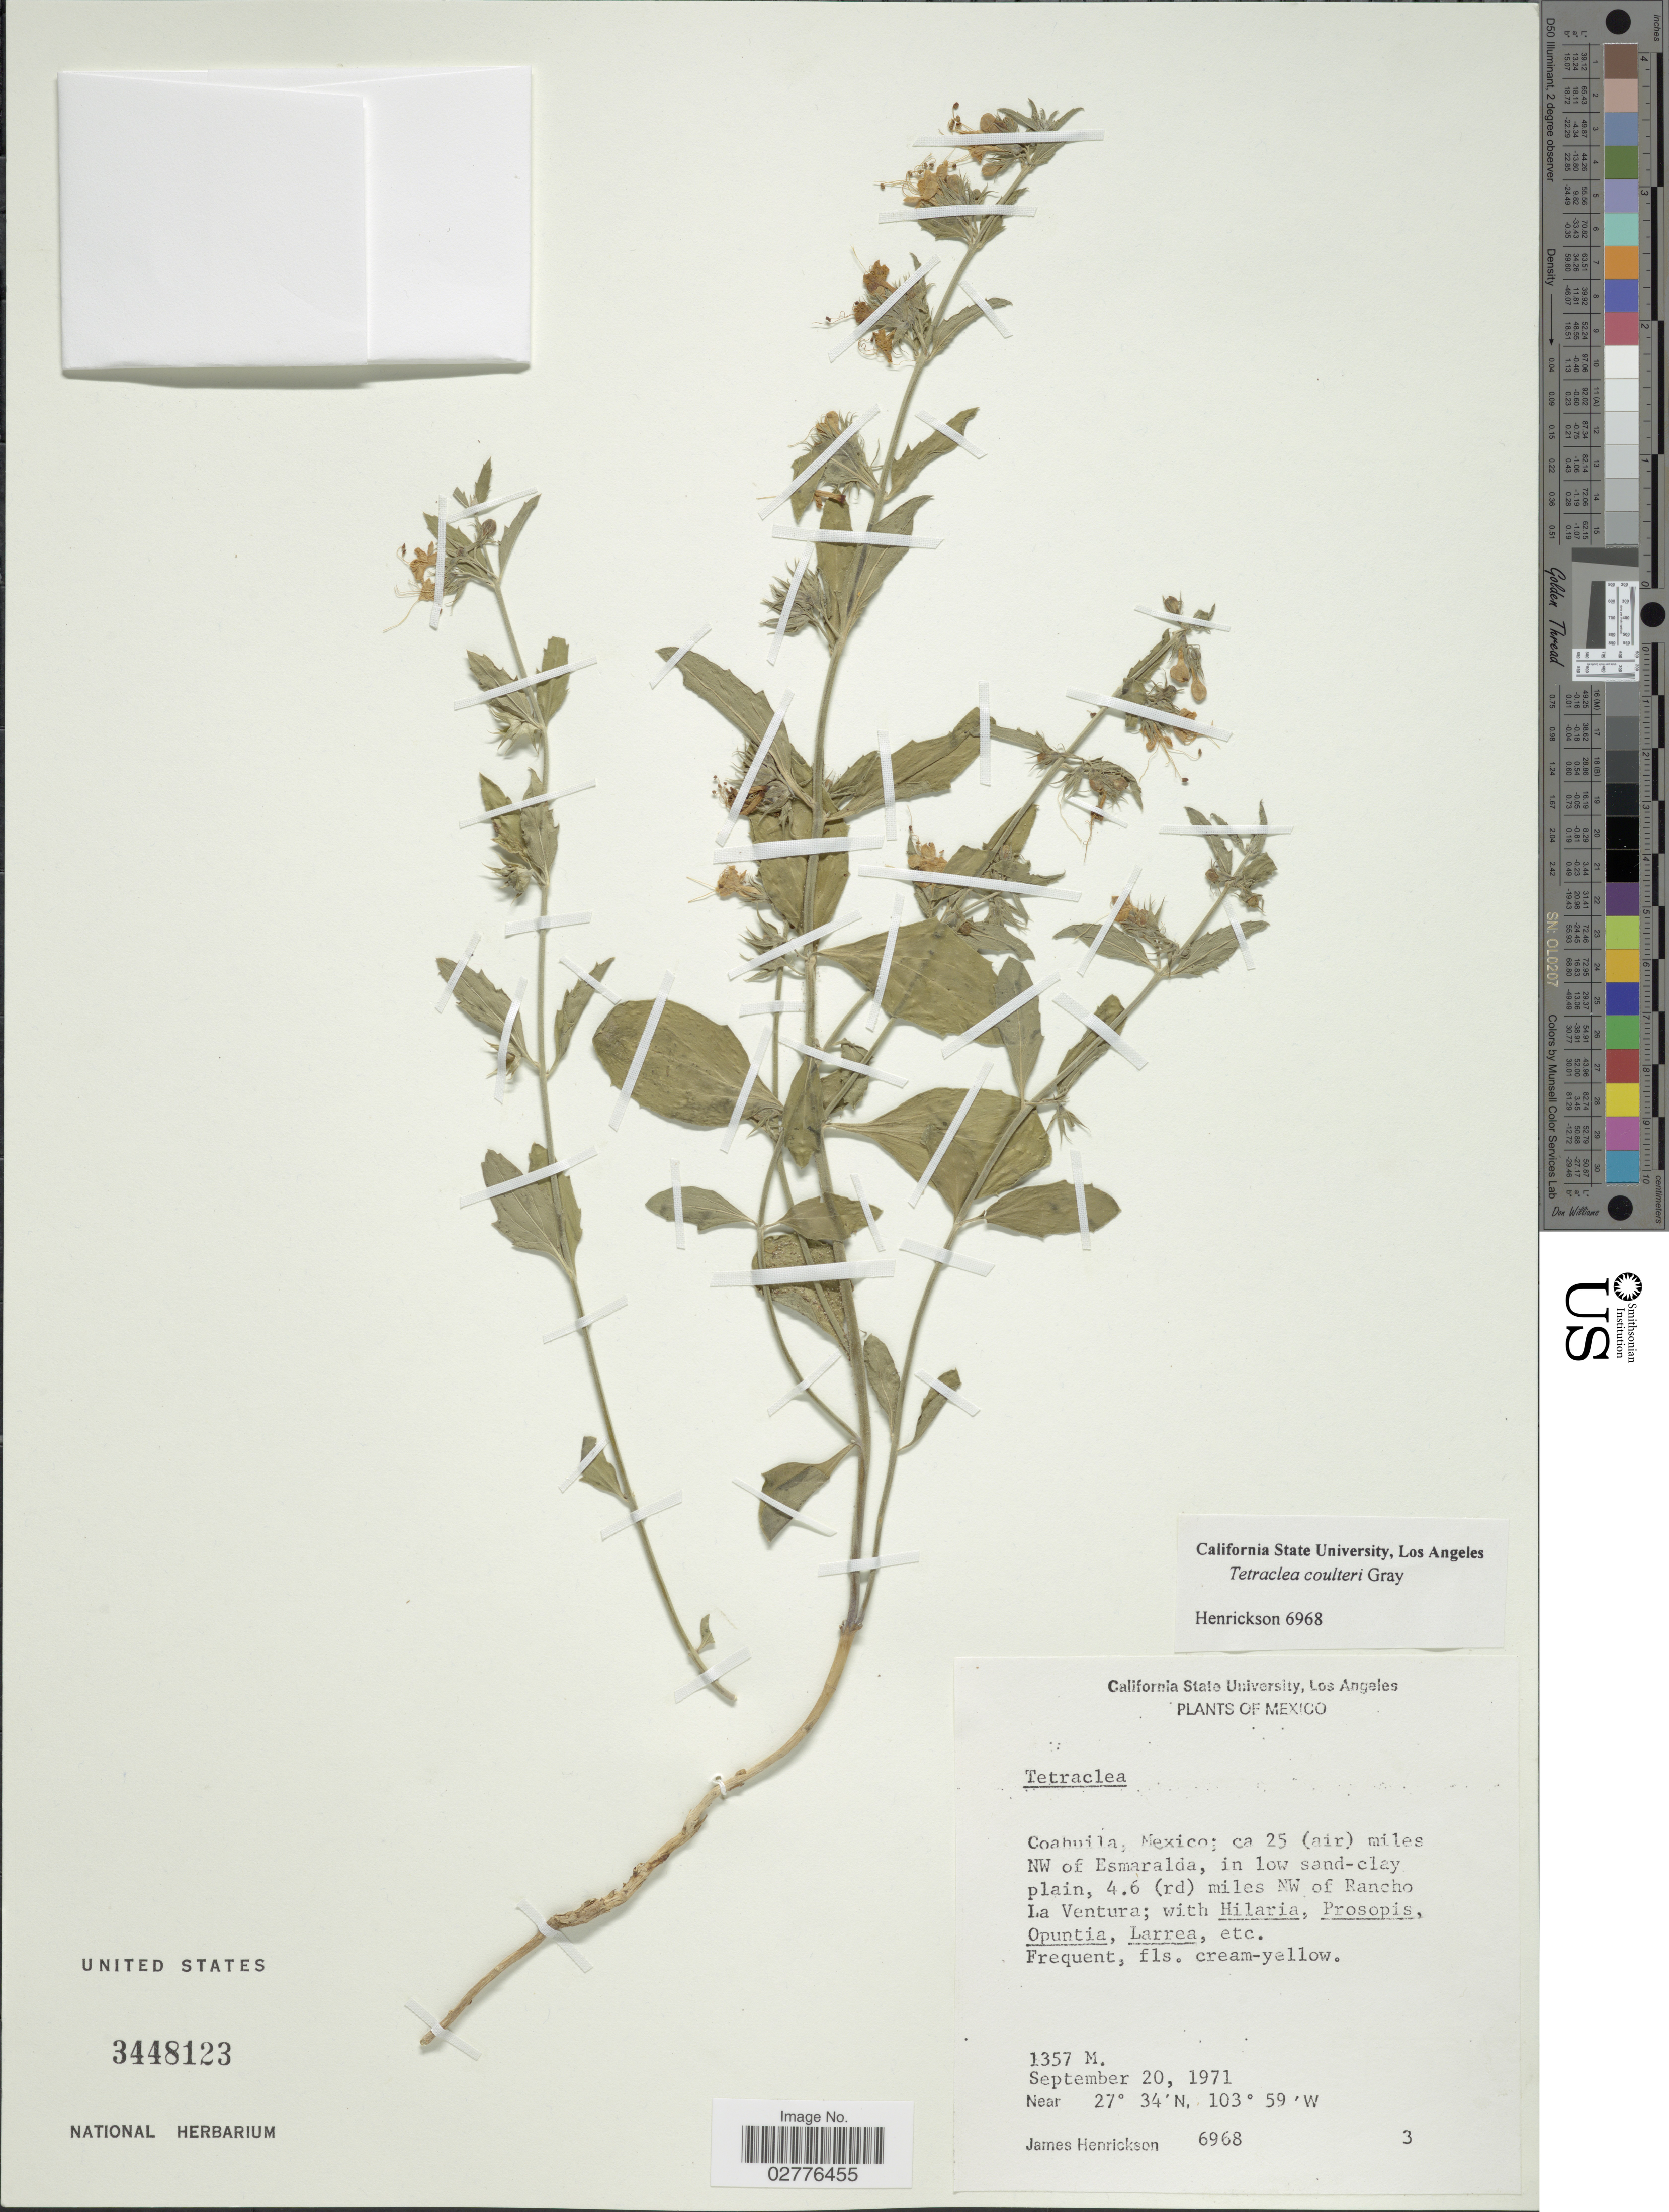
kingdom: Plantae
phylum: Tracheophyta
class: Magnoliopsida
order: Lamiales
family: Lamiaceae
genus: Tetraclea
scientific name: Tetraclea coulteri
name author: A. Gray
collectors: J. Henrickson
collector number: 6968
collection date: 1971-09-20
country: Mexico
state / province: Coahuila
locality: Ca 25 (air) miles NW of Esmaralda, in low sand-clay plain, 4.6 (rd) miles NW of Rancho La Ventura.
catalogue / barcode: US 3448123